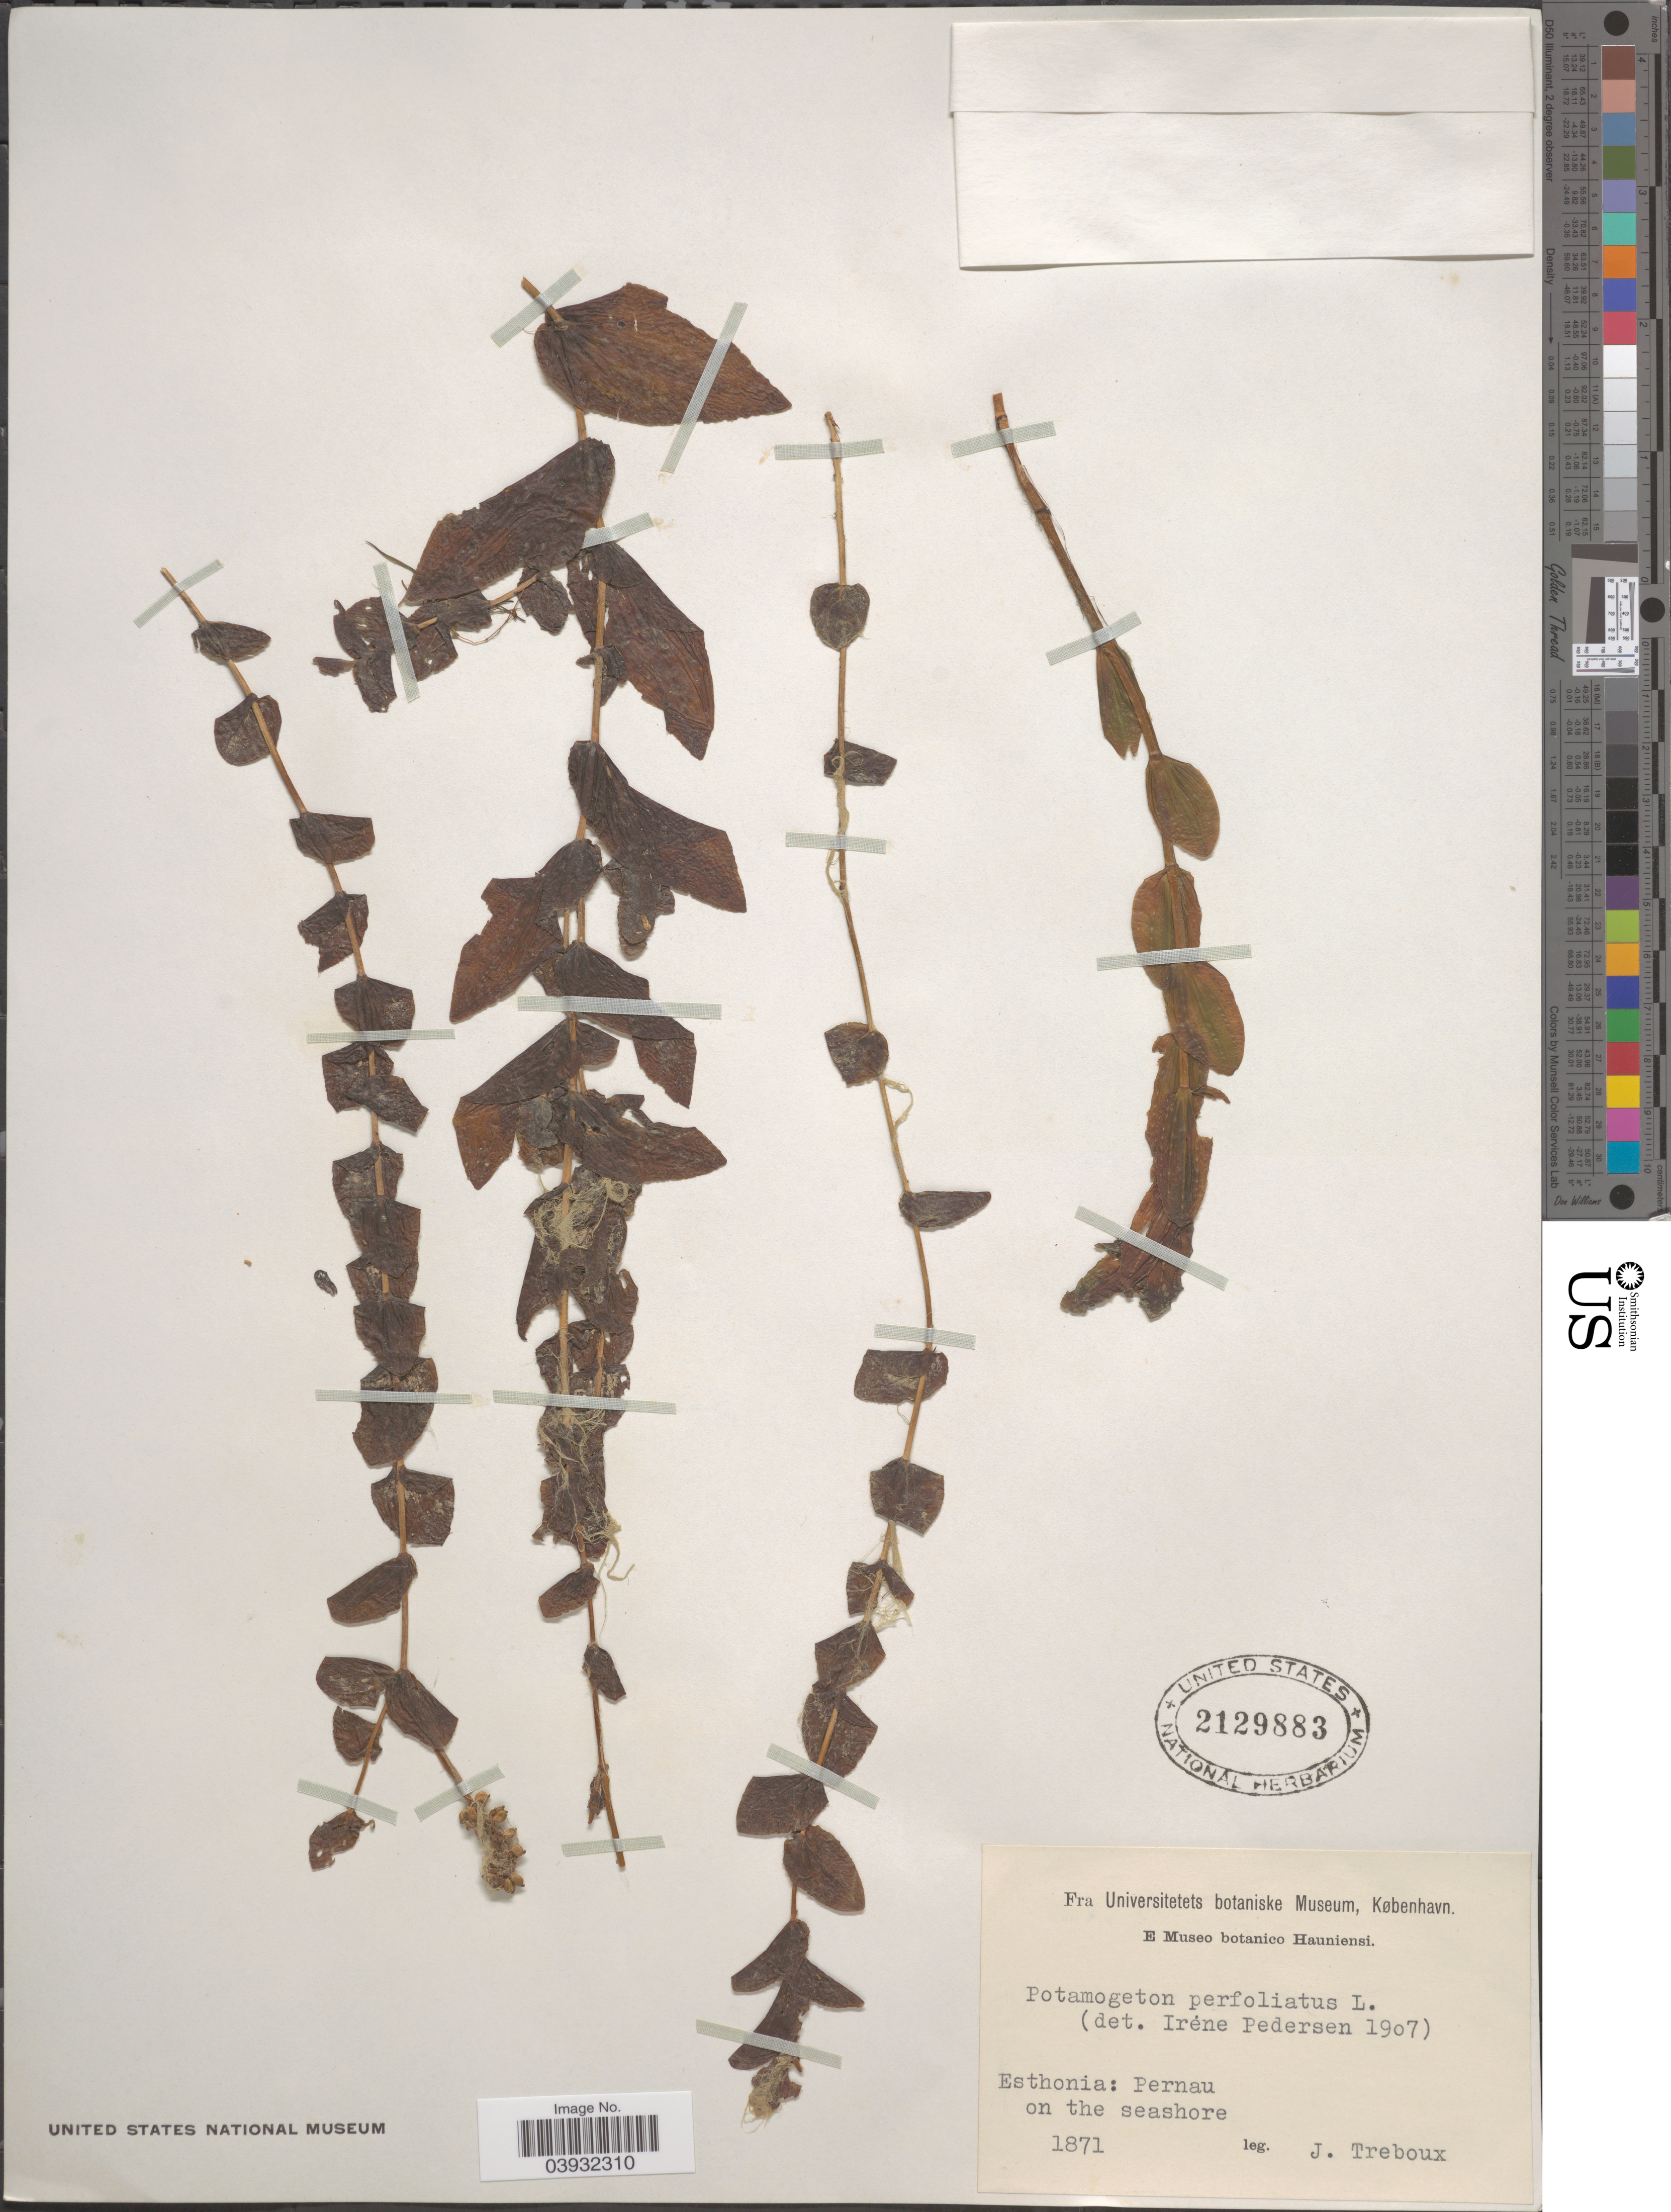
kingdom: Plantae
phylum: Tracheophyta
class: Liliopsida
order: Alismatales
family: Potamogetonaceae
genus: Potamogeton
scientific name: Potamogeton perfoliatus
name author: L.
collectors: J. Treboux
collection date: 1871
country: Estonia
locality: Esthonia: Pernau on the seashore.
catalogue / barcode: US 2129883